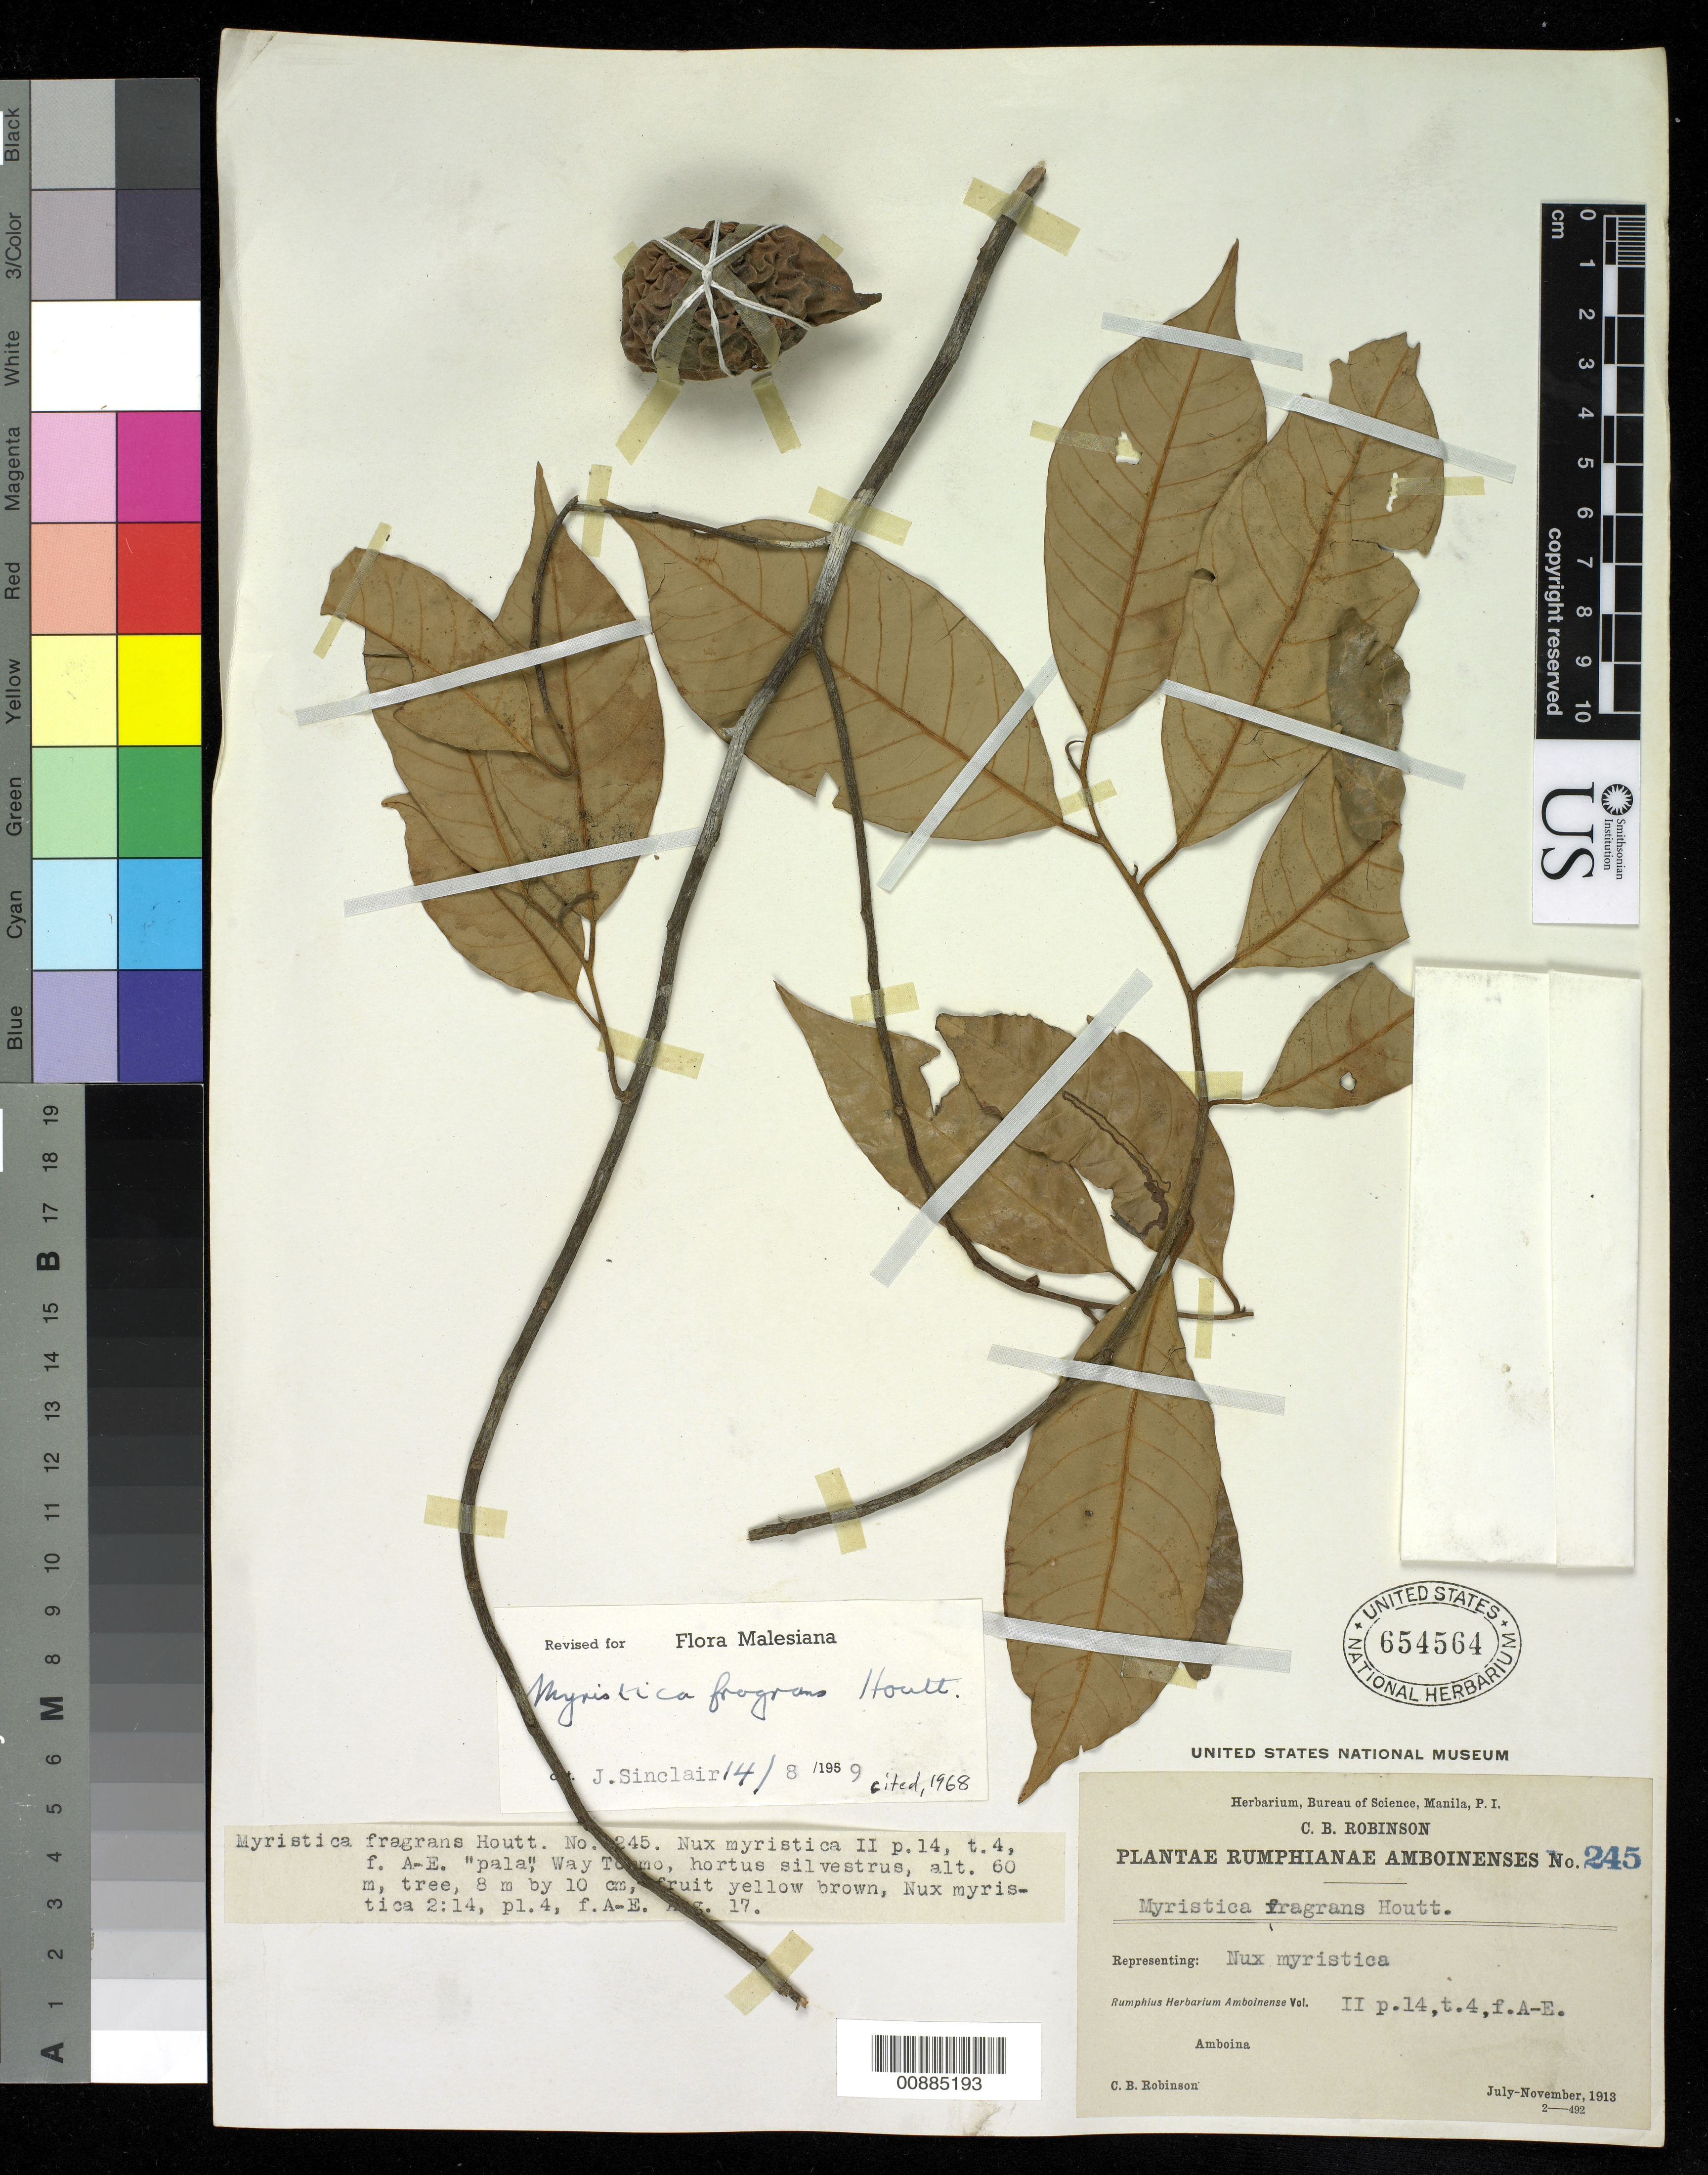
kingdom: Plantae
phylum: Tracheophyta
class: Magnoliopsida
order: Magnoliales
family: Myristicaceae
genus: Myristica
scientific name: Myristica fragrans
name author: Houtt.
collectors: C. Robinson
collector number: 245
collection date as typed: Jul 1913 to Nov 1913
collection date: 1913-07/1913-11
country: Indonesia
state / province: Maluku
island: Amboina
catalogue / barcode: US 654564